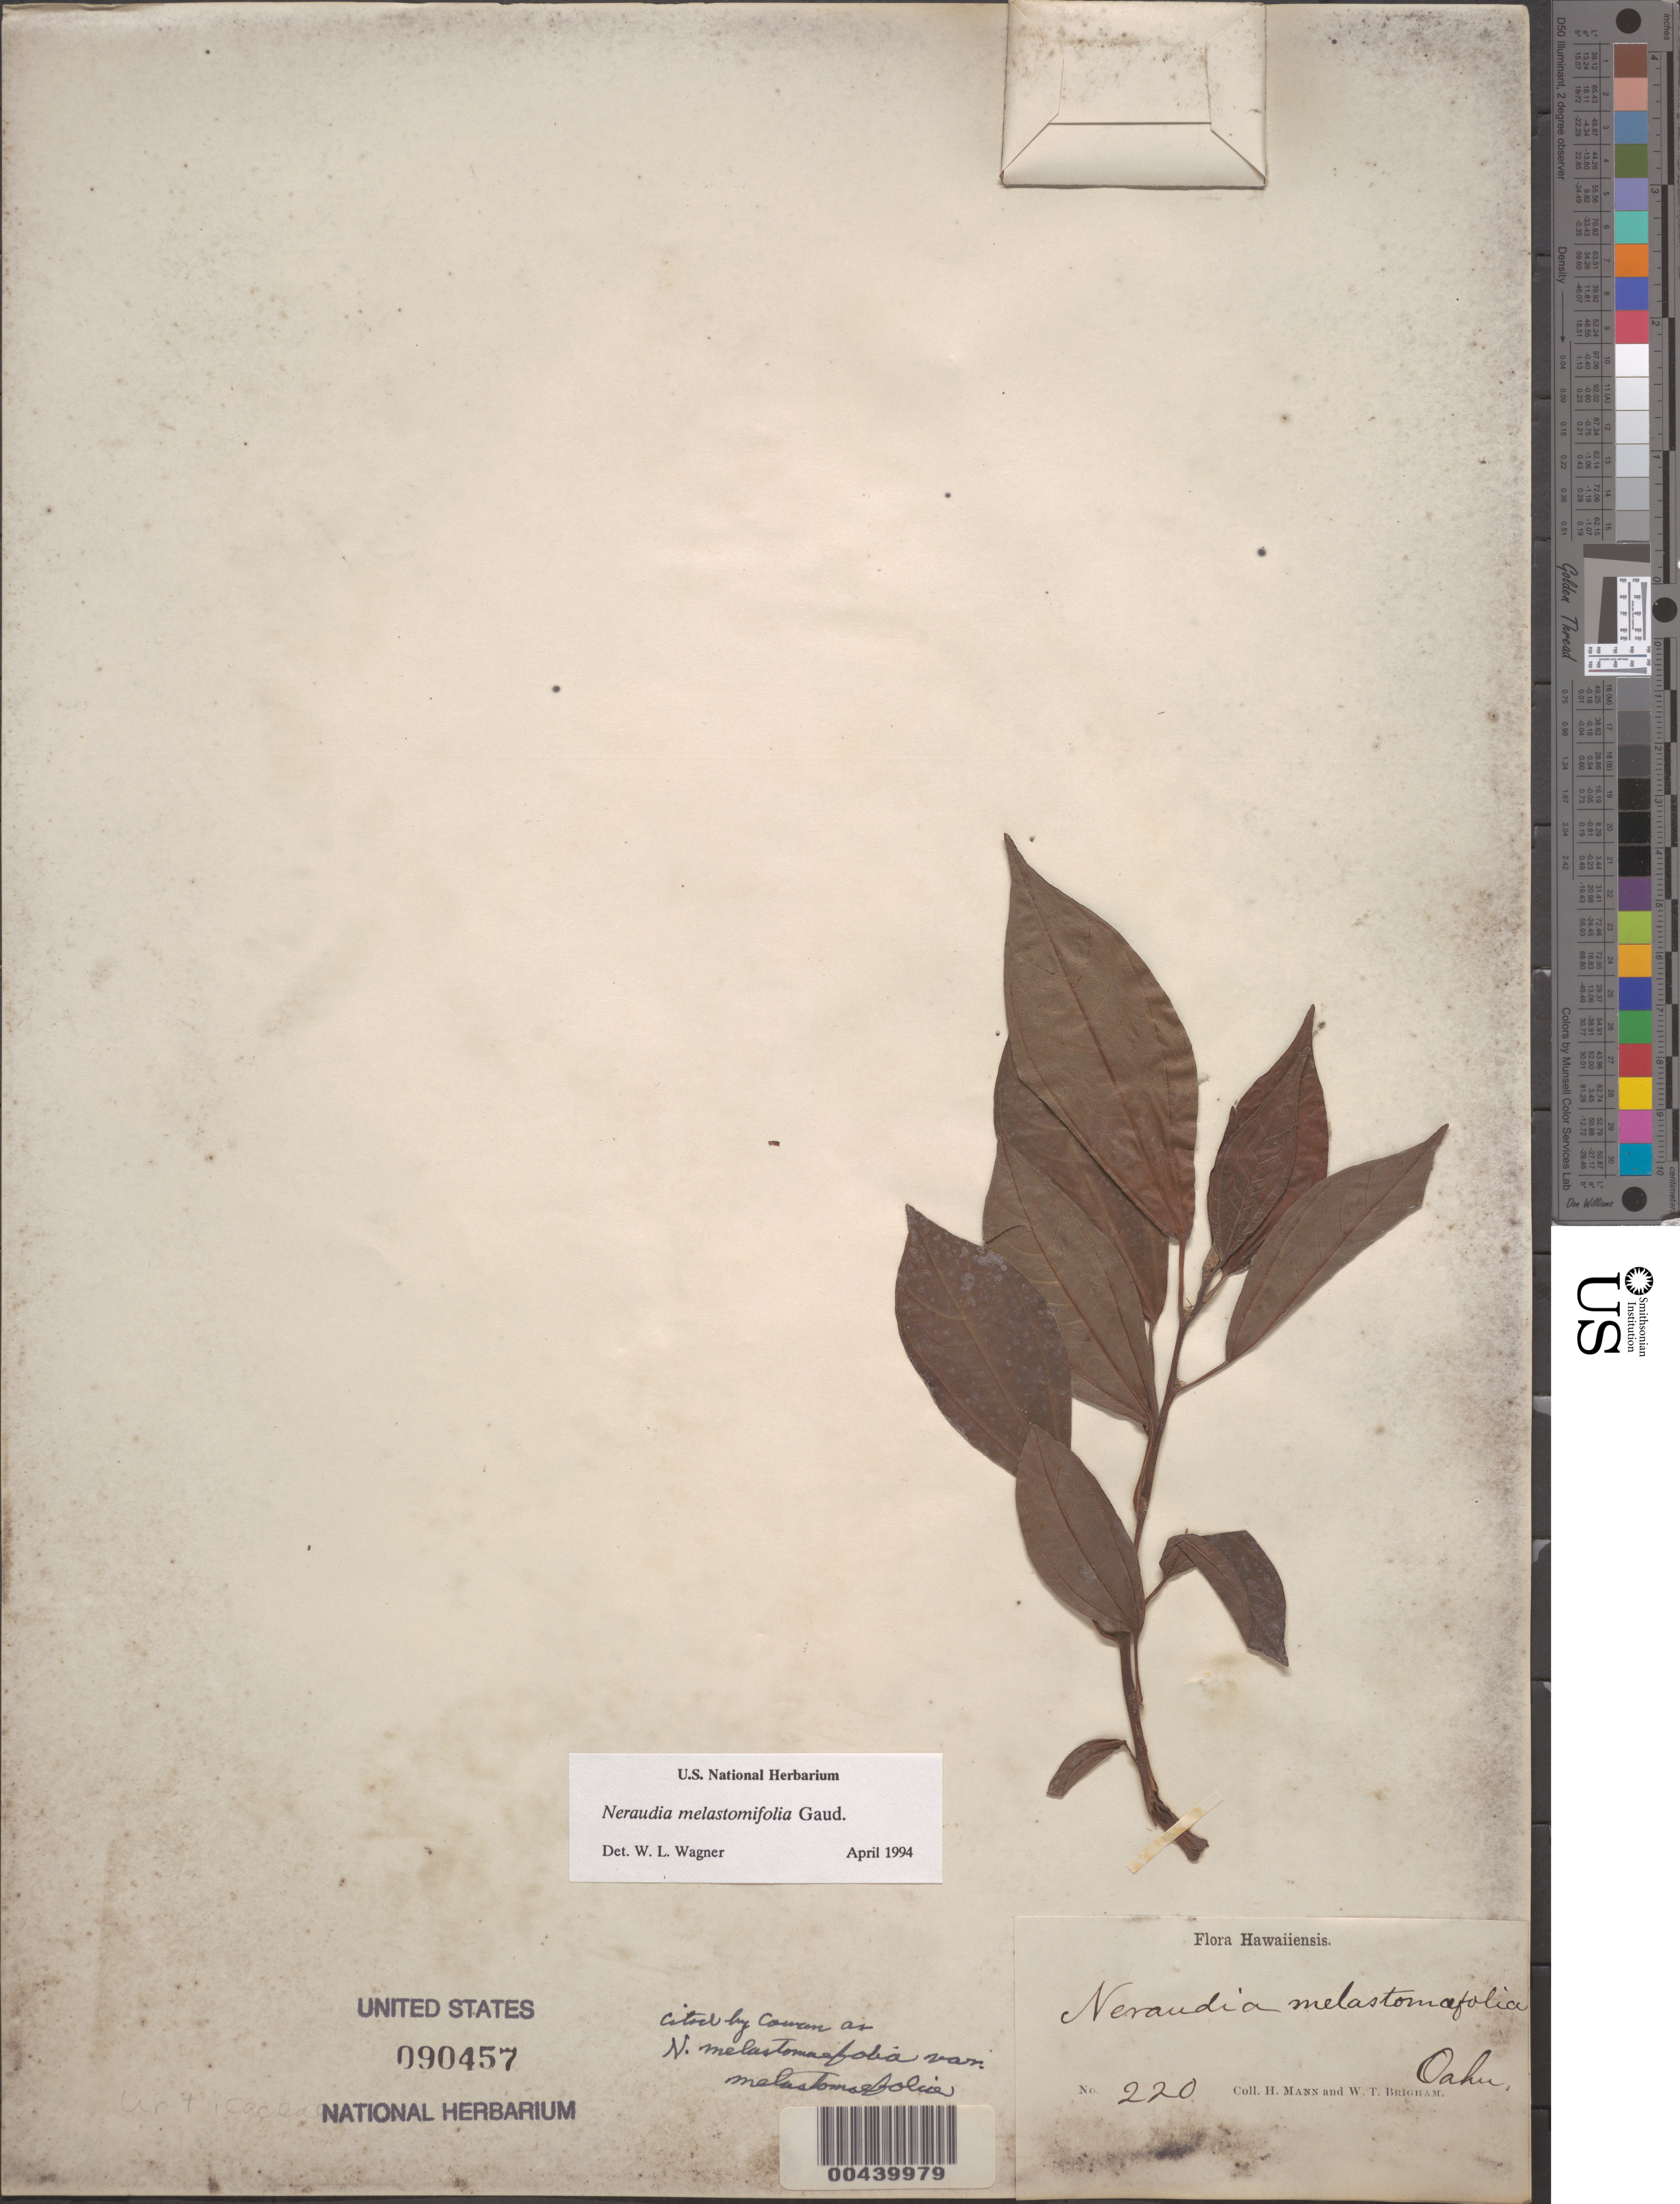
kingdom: Plantae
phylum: Tracheophyta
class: Magnoliopsida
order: Rosales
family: Urticaceae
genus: Neraudia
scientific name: Neraudia melastomifolia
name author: Gaudich.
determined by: Wagner, W. L., (BOT), Smithsonian Institution - National Museum of Natural History (UNITED STATES)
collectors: H. Mann & W. T. Brigham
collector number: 220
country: United States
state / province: Hawaii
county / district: Honolulu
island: Oahu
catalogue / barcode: US 90457